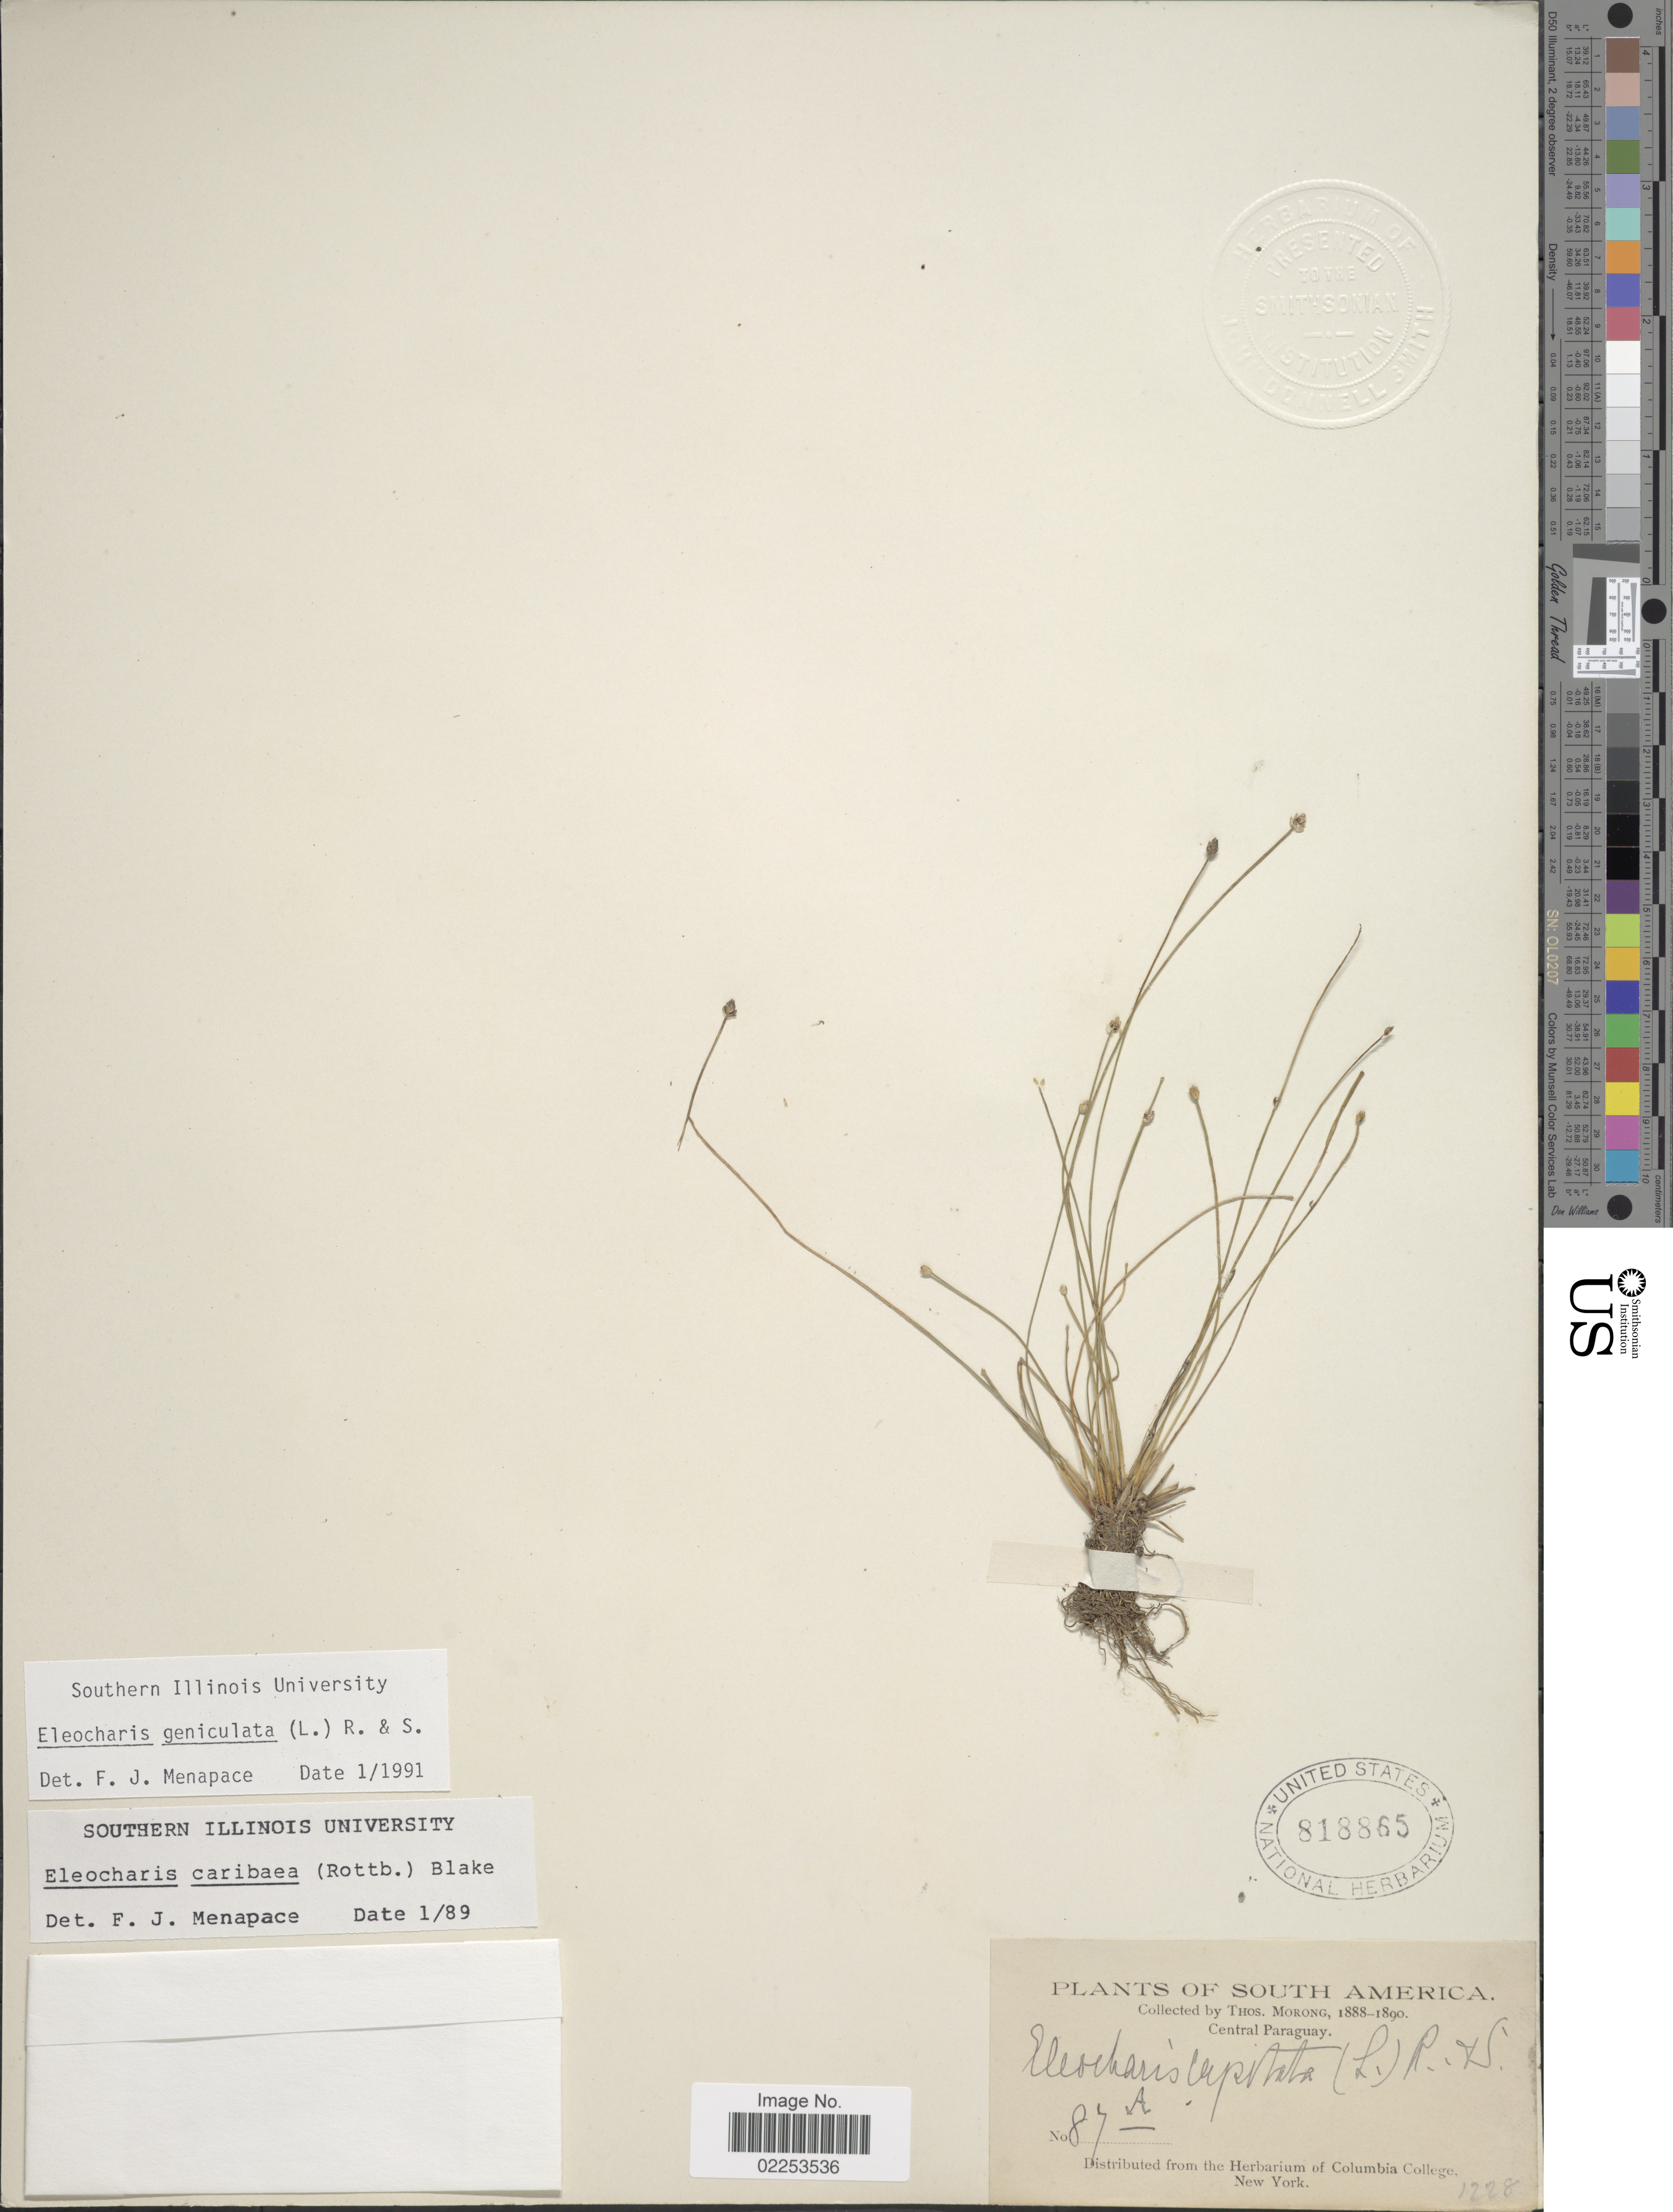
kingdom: Plantae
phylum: Tracheophyta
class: Liliopsida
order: Poales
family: Cyperaceae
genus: Eleocharis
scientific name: Eleocharis geniculata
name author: (L.) Roem. & Schult.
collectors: ex herb. T. Morong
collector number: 87A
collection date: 1888/1890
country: Paraguay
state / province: Central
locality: Central Paraguay. South America.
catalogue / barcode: US 818865